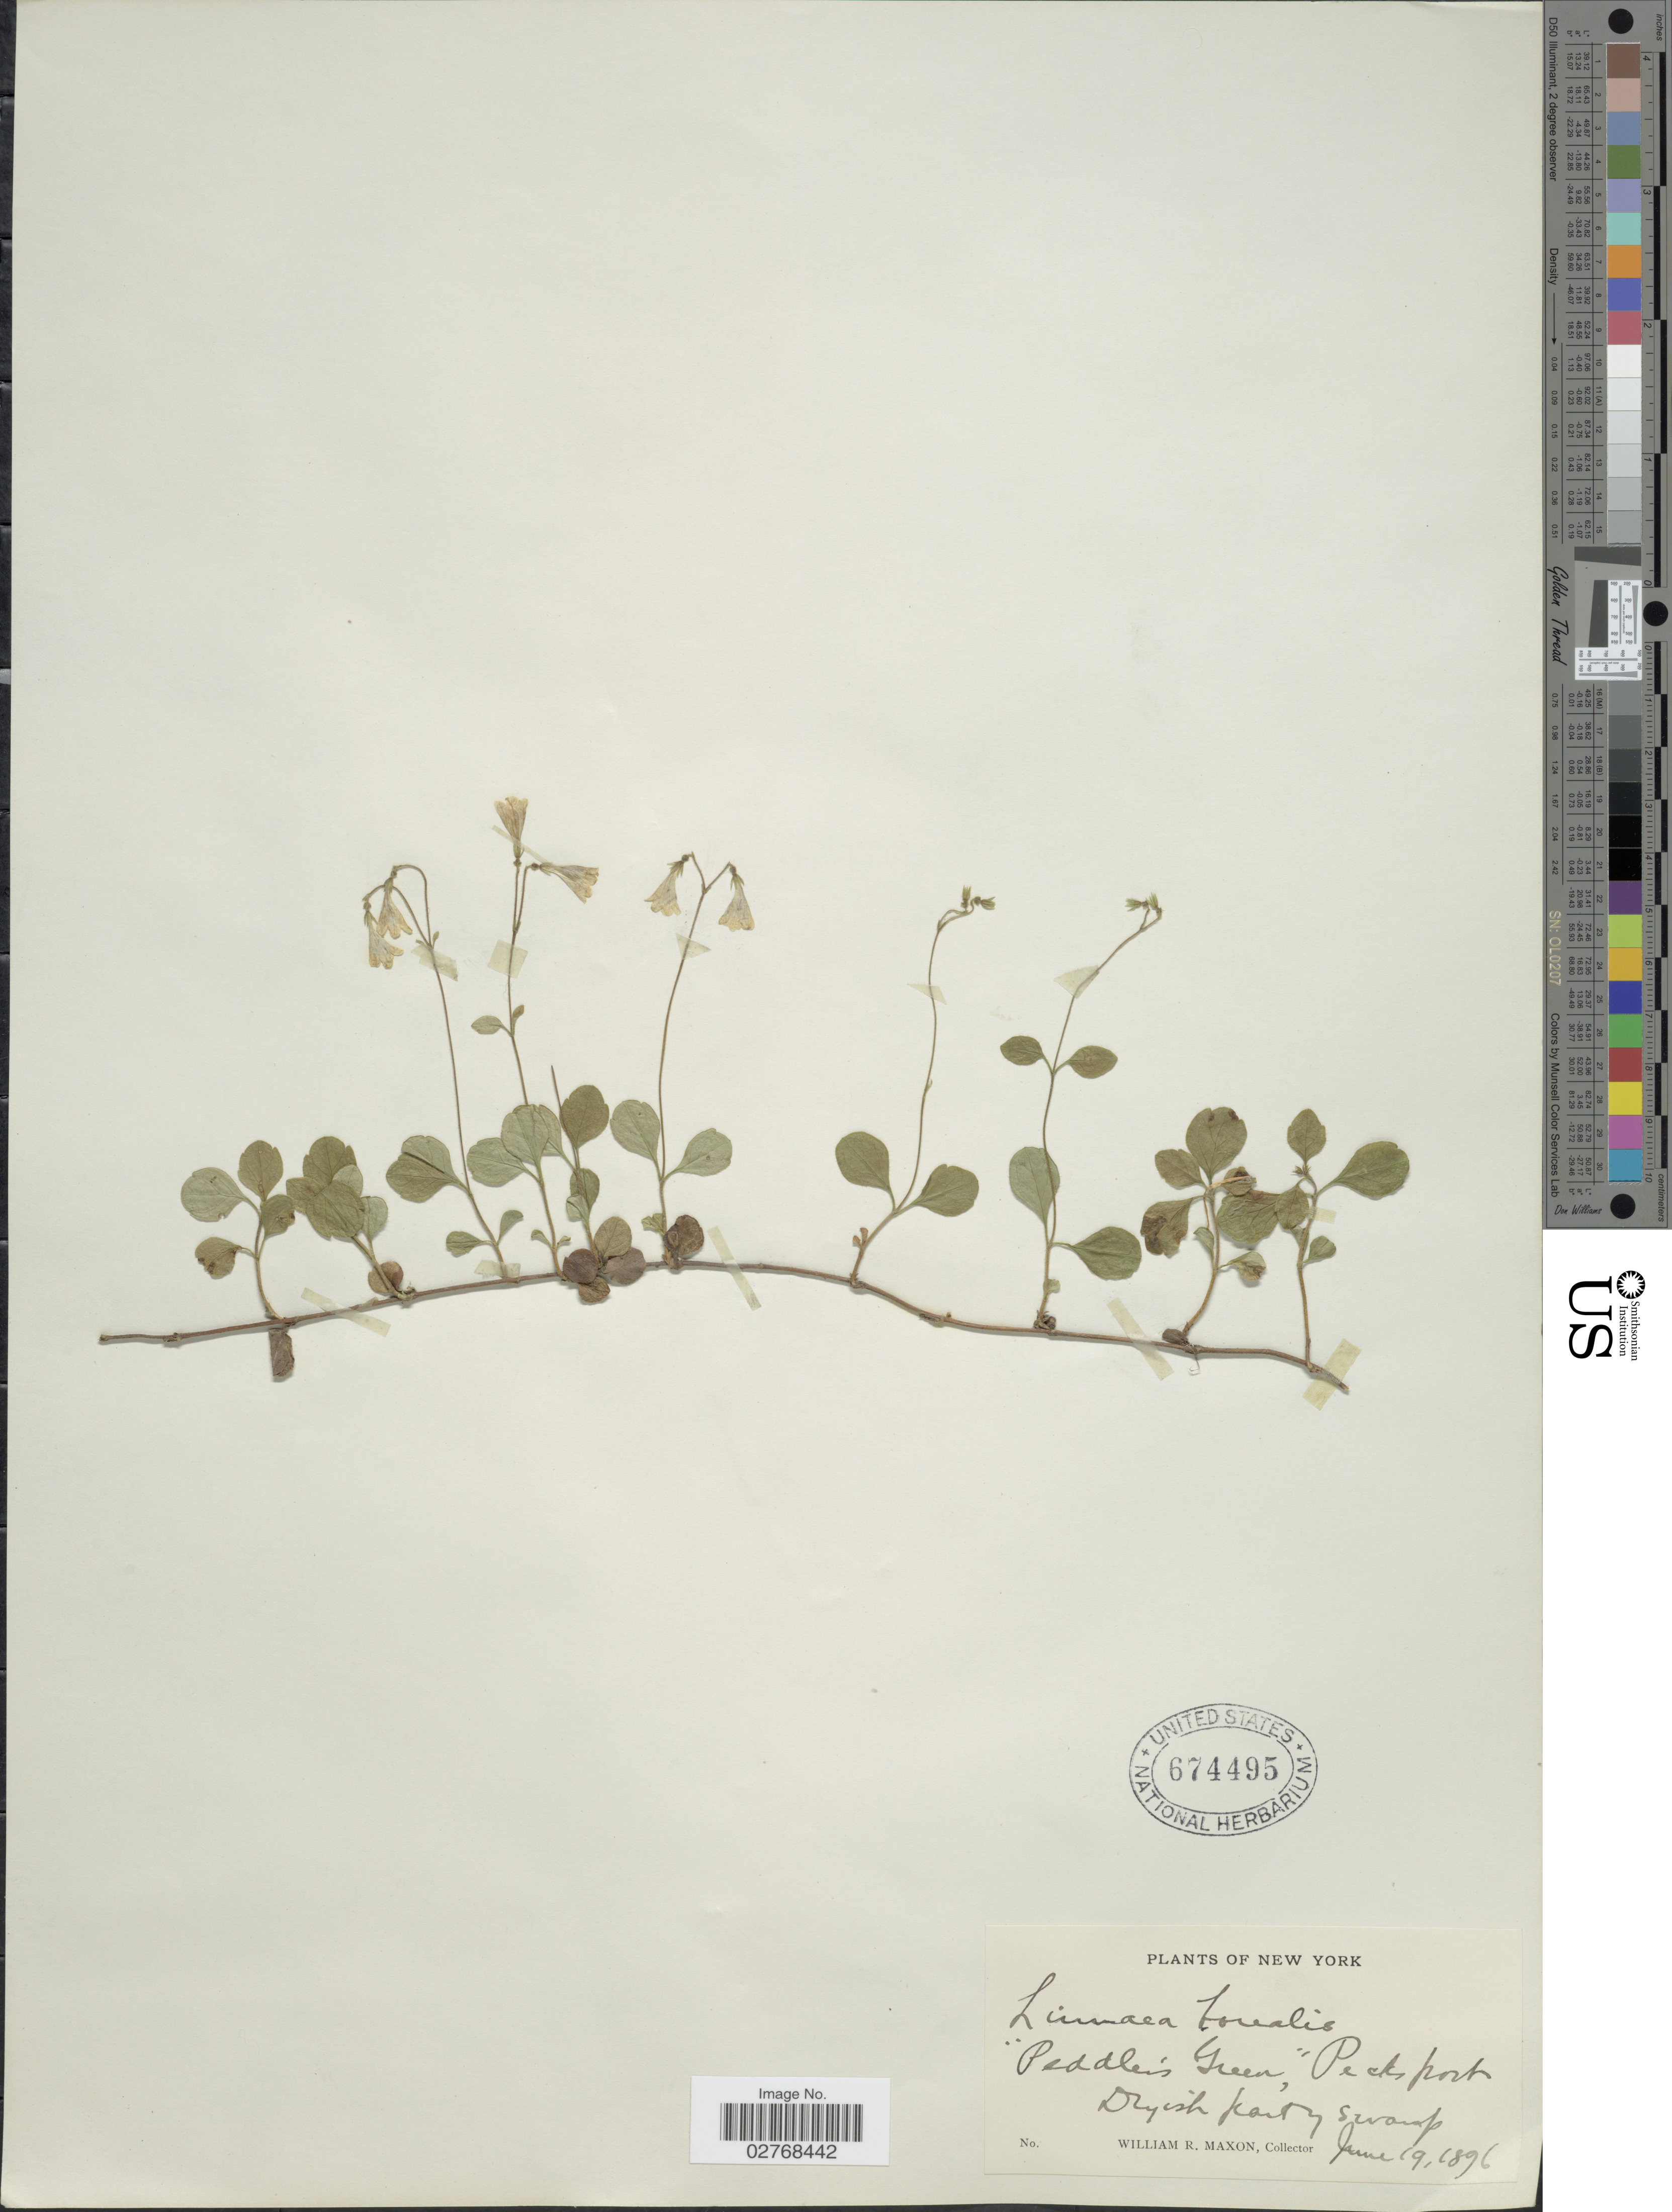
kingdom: Plantae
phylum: Tracheophyta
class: Magnoliopsida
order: Dipsacales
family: Caprifoliaceae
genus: Linnaea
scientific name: Linnaea borealis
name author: L.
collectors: W. R. Maxon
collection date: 1896-06-19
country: United States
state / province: New York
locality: Peddle's Green,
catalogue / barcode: US 674495